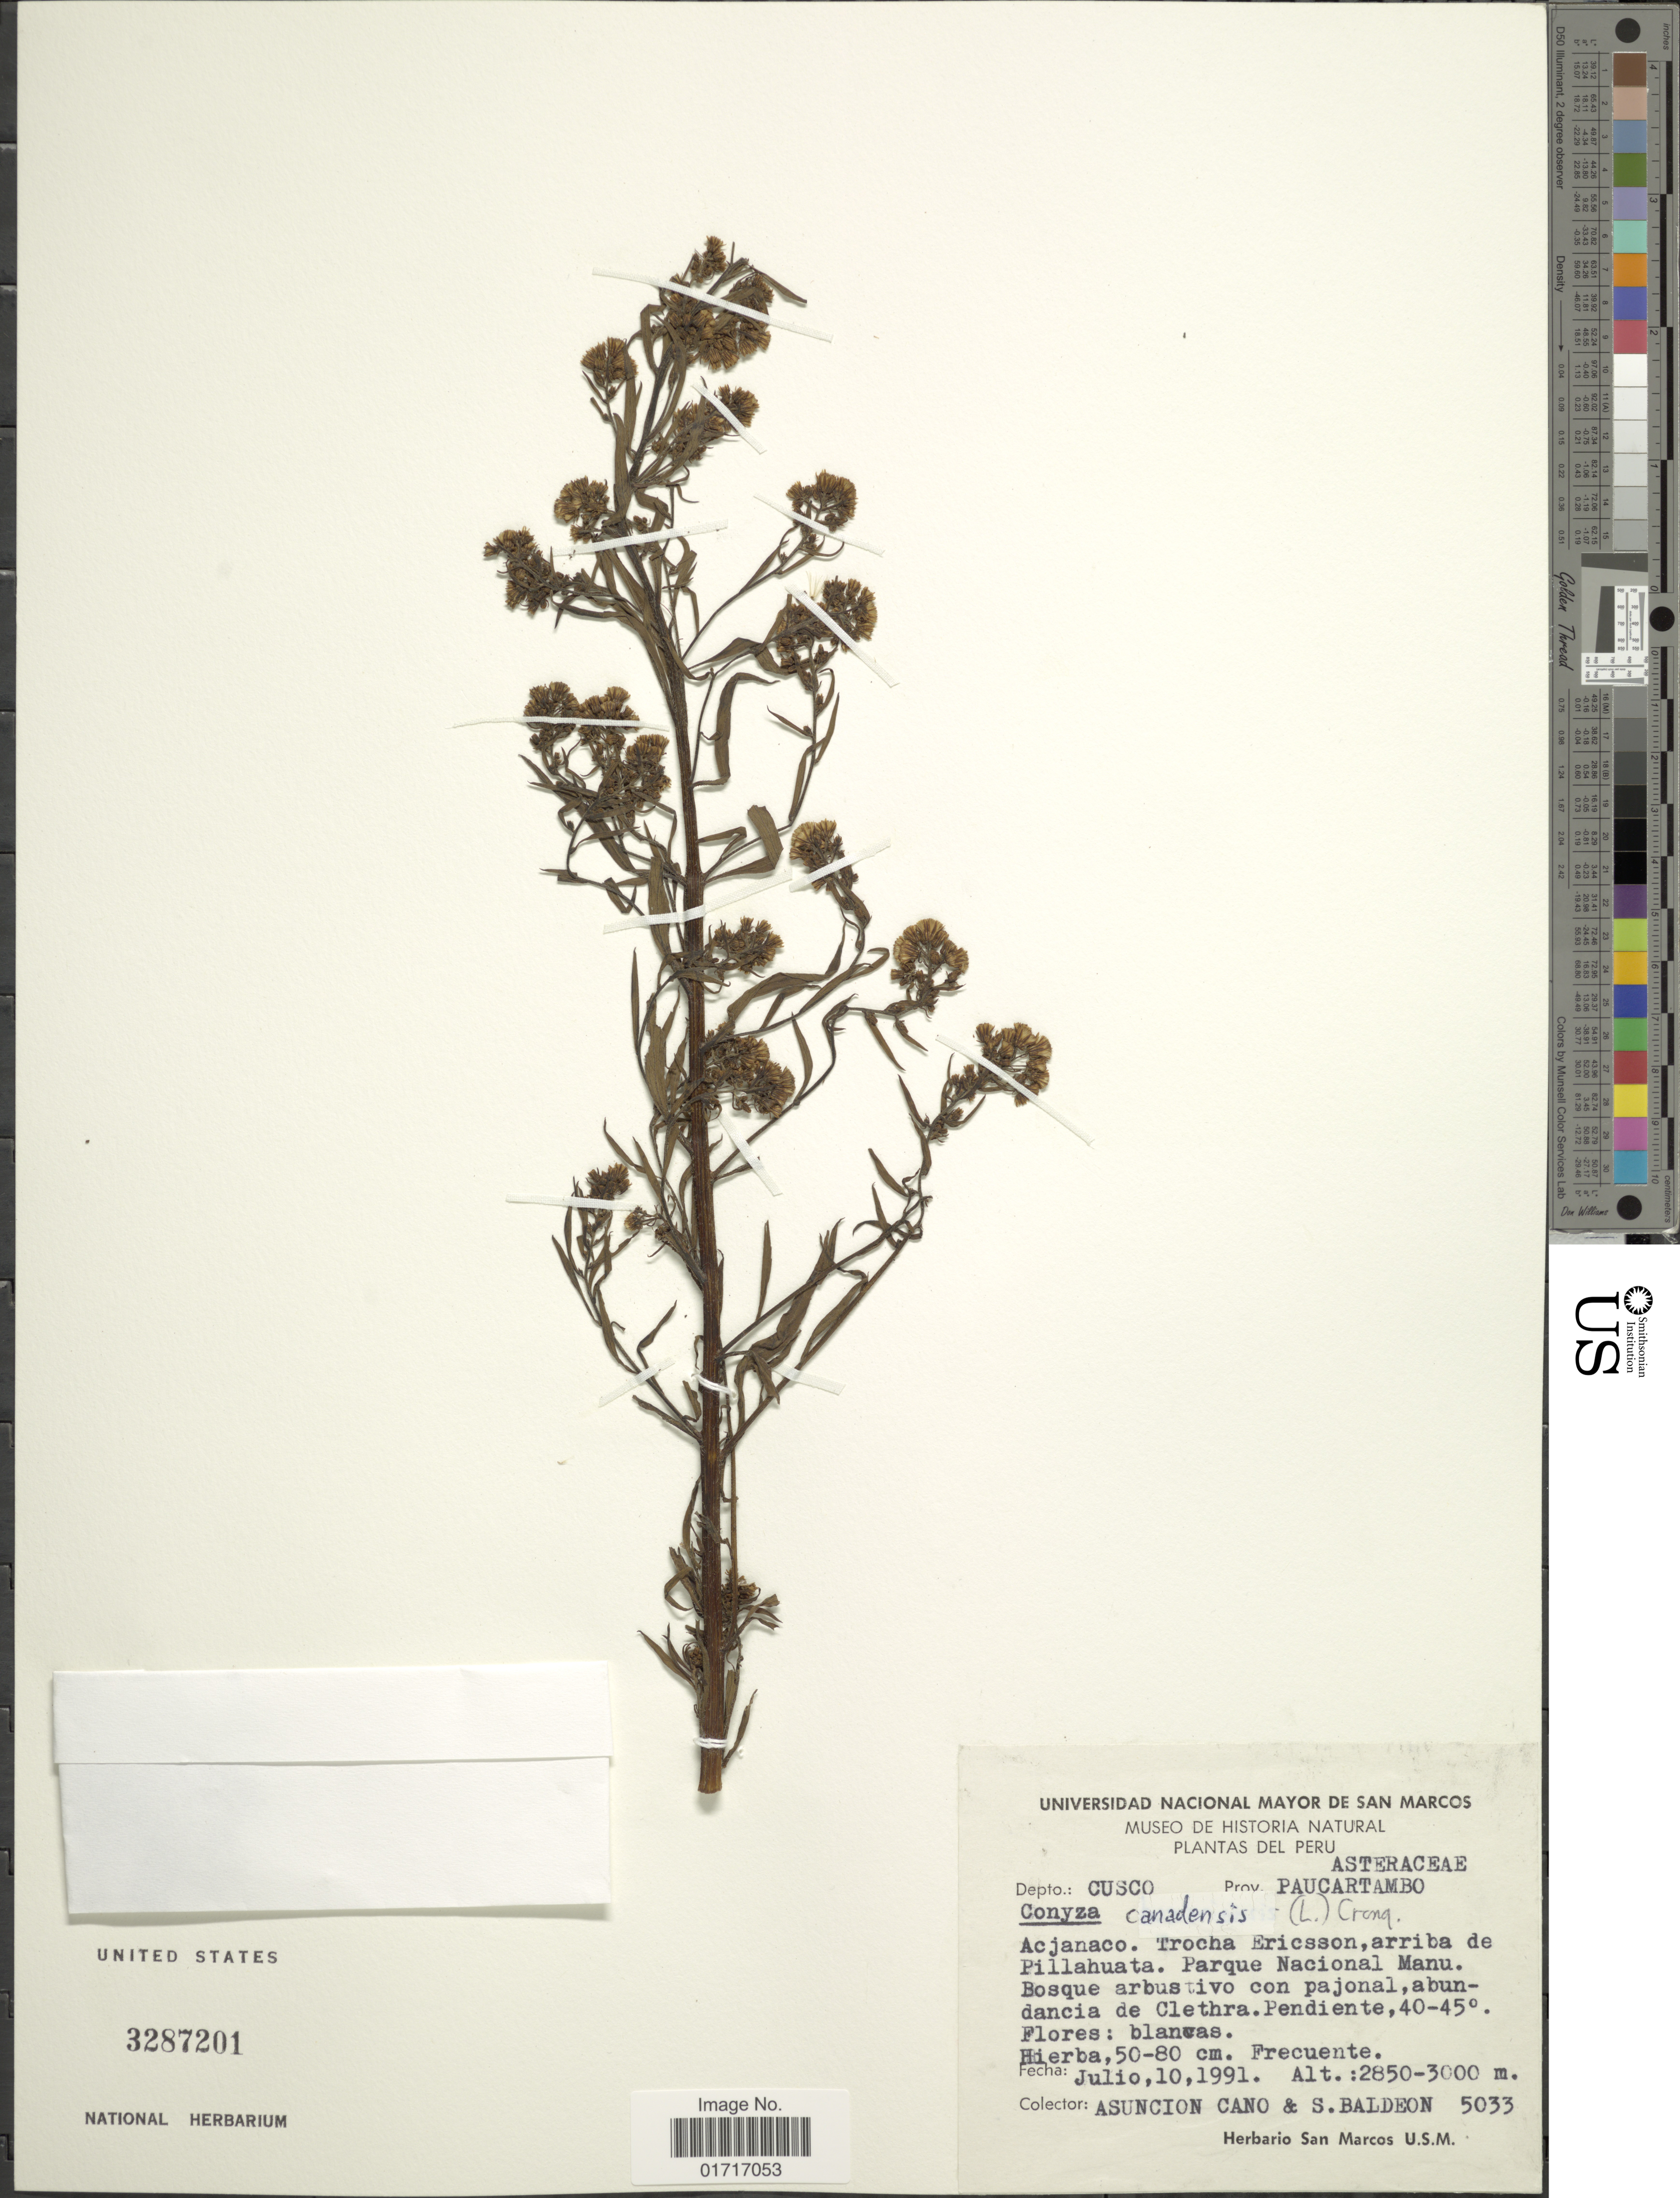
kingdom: Plantae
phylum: Tracheophyta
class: Magnoliopsida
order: Asterales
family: Asteraceae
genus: Conyza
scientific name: Conyza canadensis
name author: (L.) Cronq.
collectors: A. Cano & S. Baldeon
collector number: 5033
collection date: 1991-07-10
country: Peru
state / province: Cusco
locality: Depto.: Cusco, Prov.. Paucartambo, Peru. Acjanaco. Trocha Ericsson, arriba de Pillahuata, Parque Nacional Manu.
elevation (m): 2850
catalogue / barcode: US 3287201